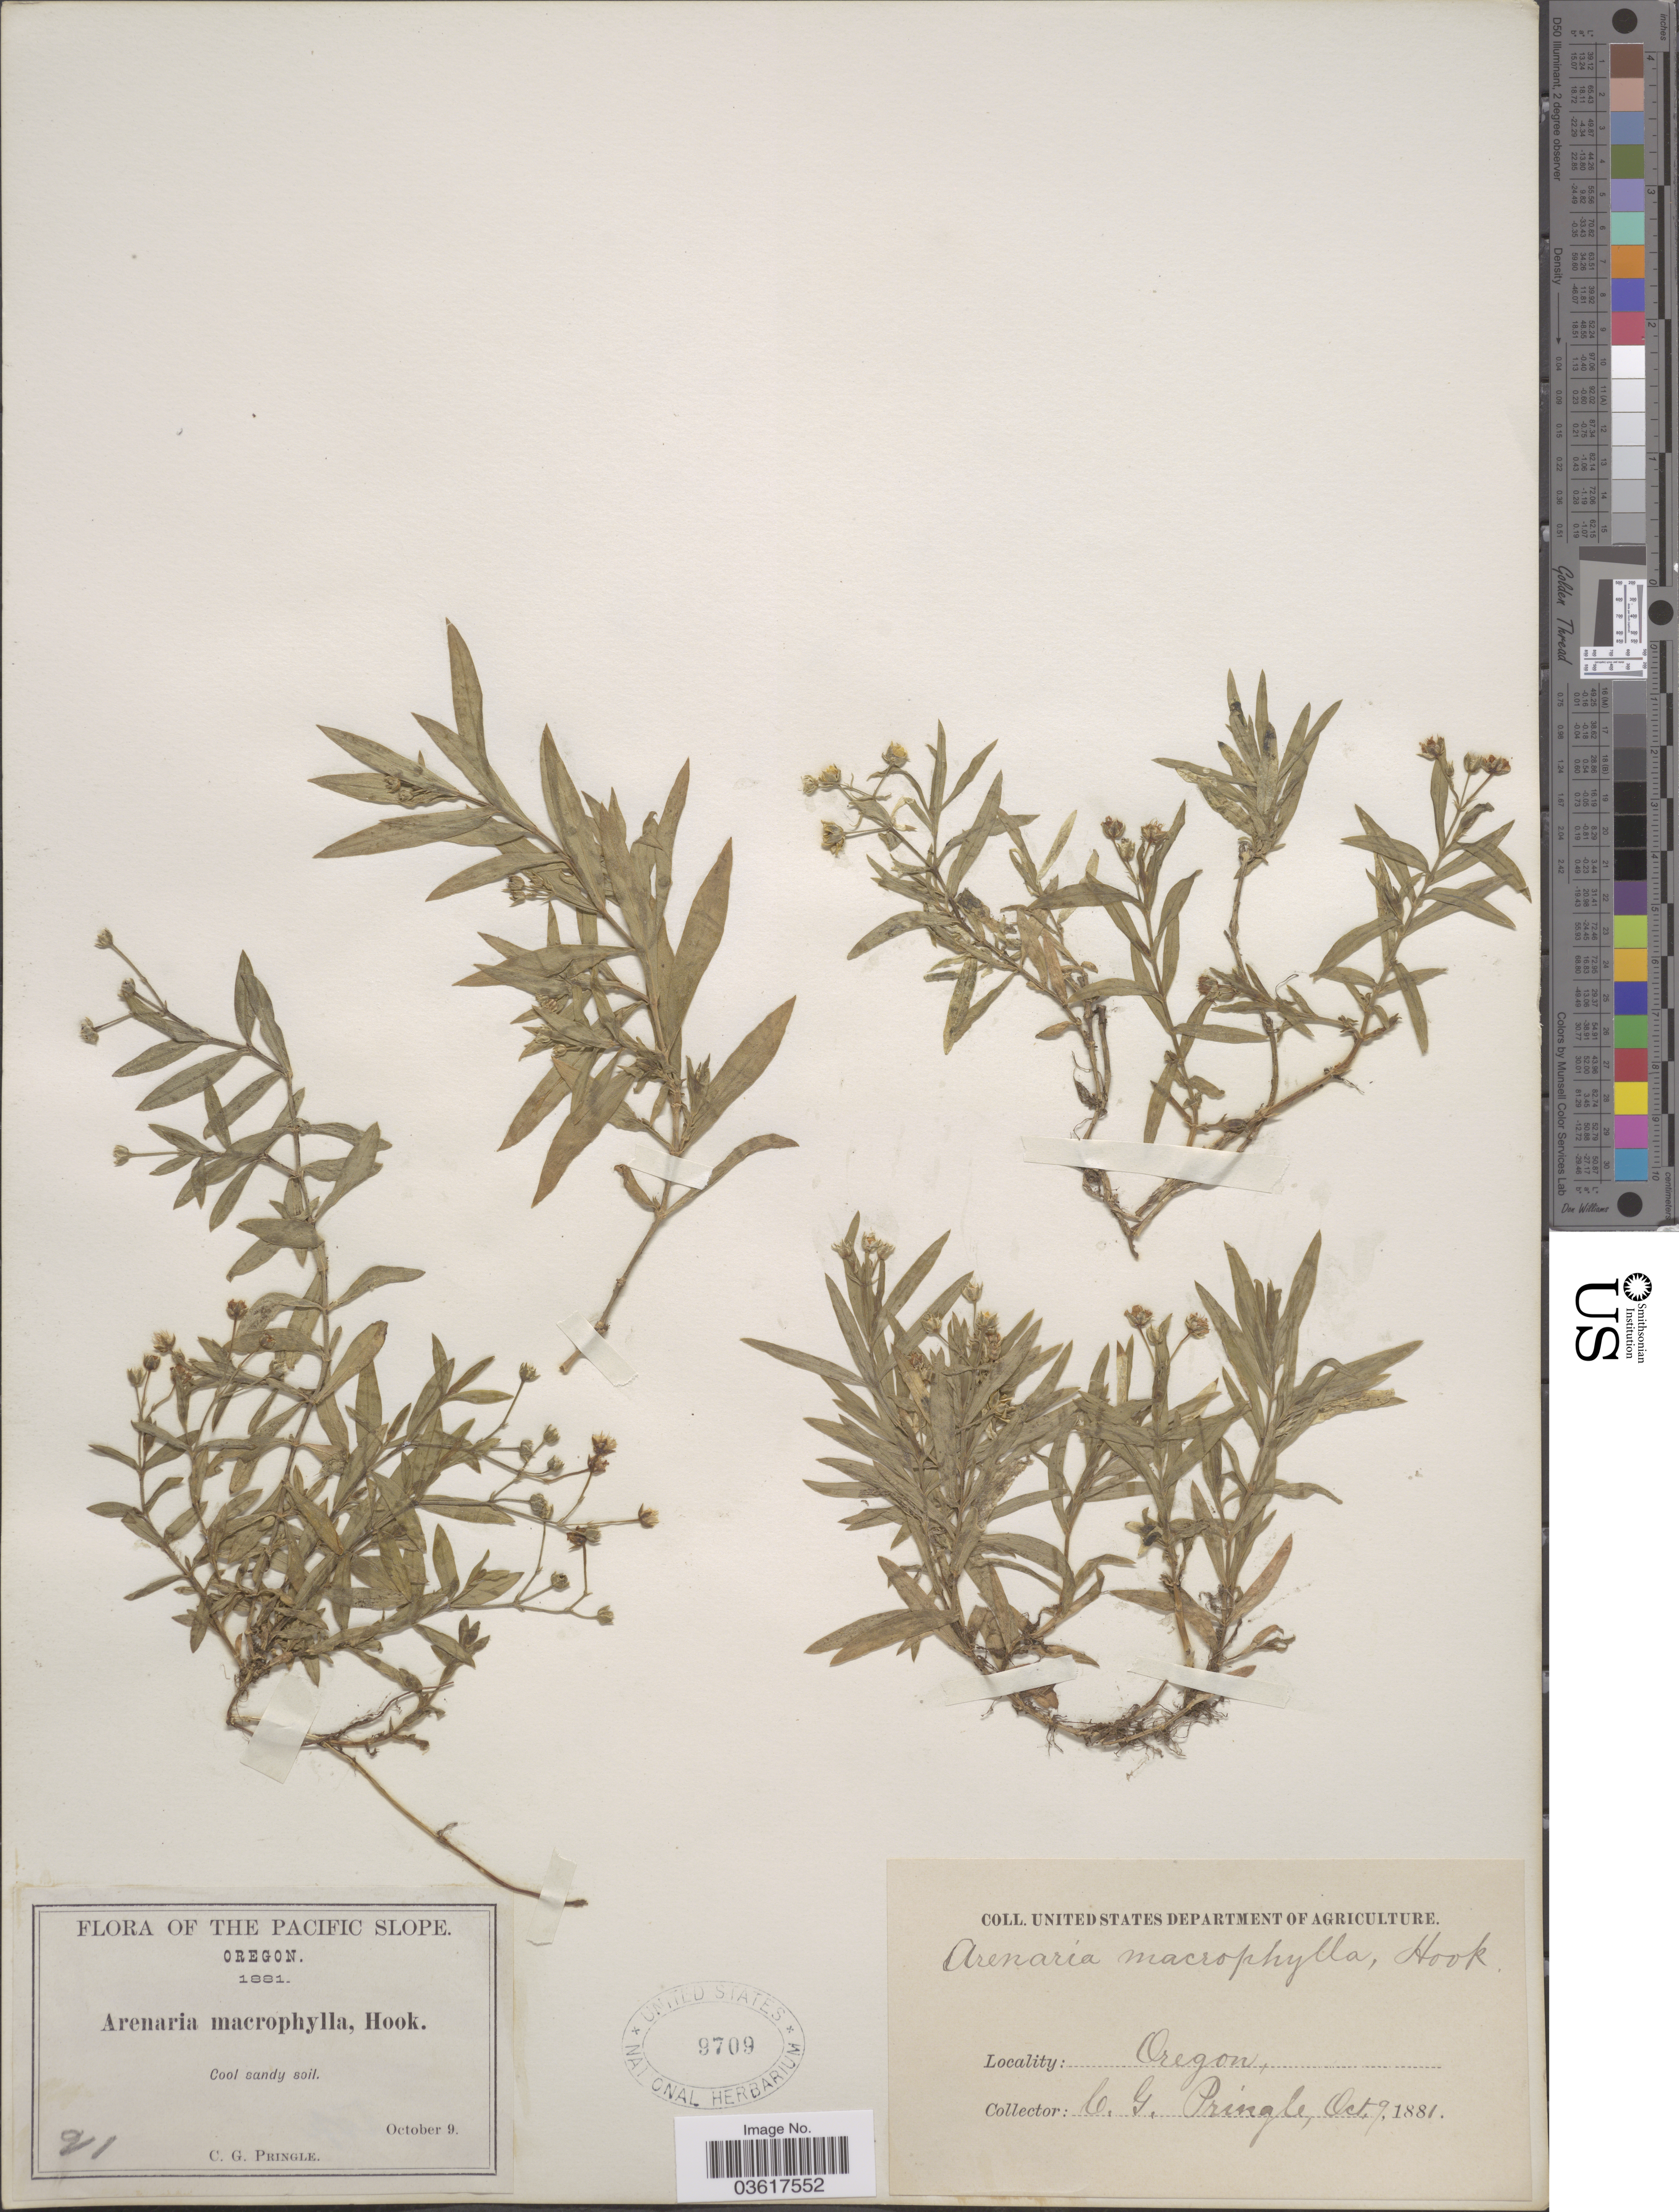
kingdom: Plantae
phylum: Tracheophyta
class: Magnoliopsida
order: Caryophyllales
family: Caryophyllaceae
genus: Moehringia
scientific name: Moehringia macrophylla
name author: (Hook.) Fenzl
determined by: Strong, Mark T., (BOT), Smithsonian Institution - National Museum of Natural History (UNITED STATES)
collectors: C. G. Pringle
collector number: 21?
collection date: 1881-10-09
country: United States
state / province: Oregon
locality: The Pacific Slope.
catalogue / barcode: US 9709